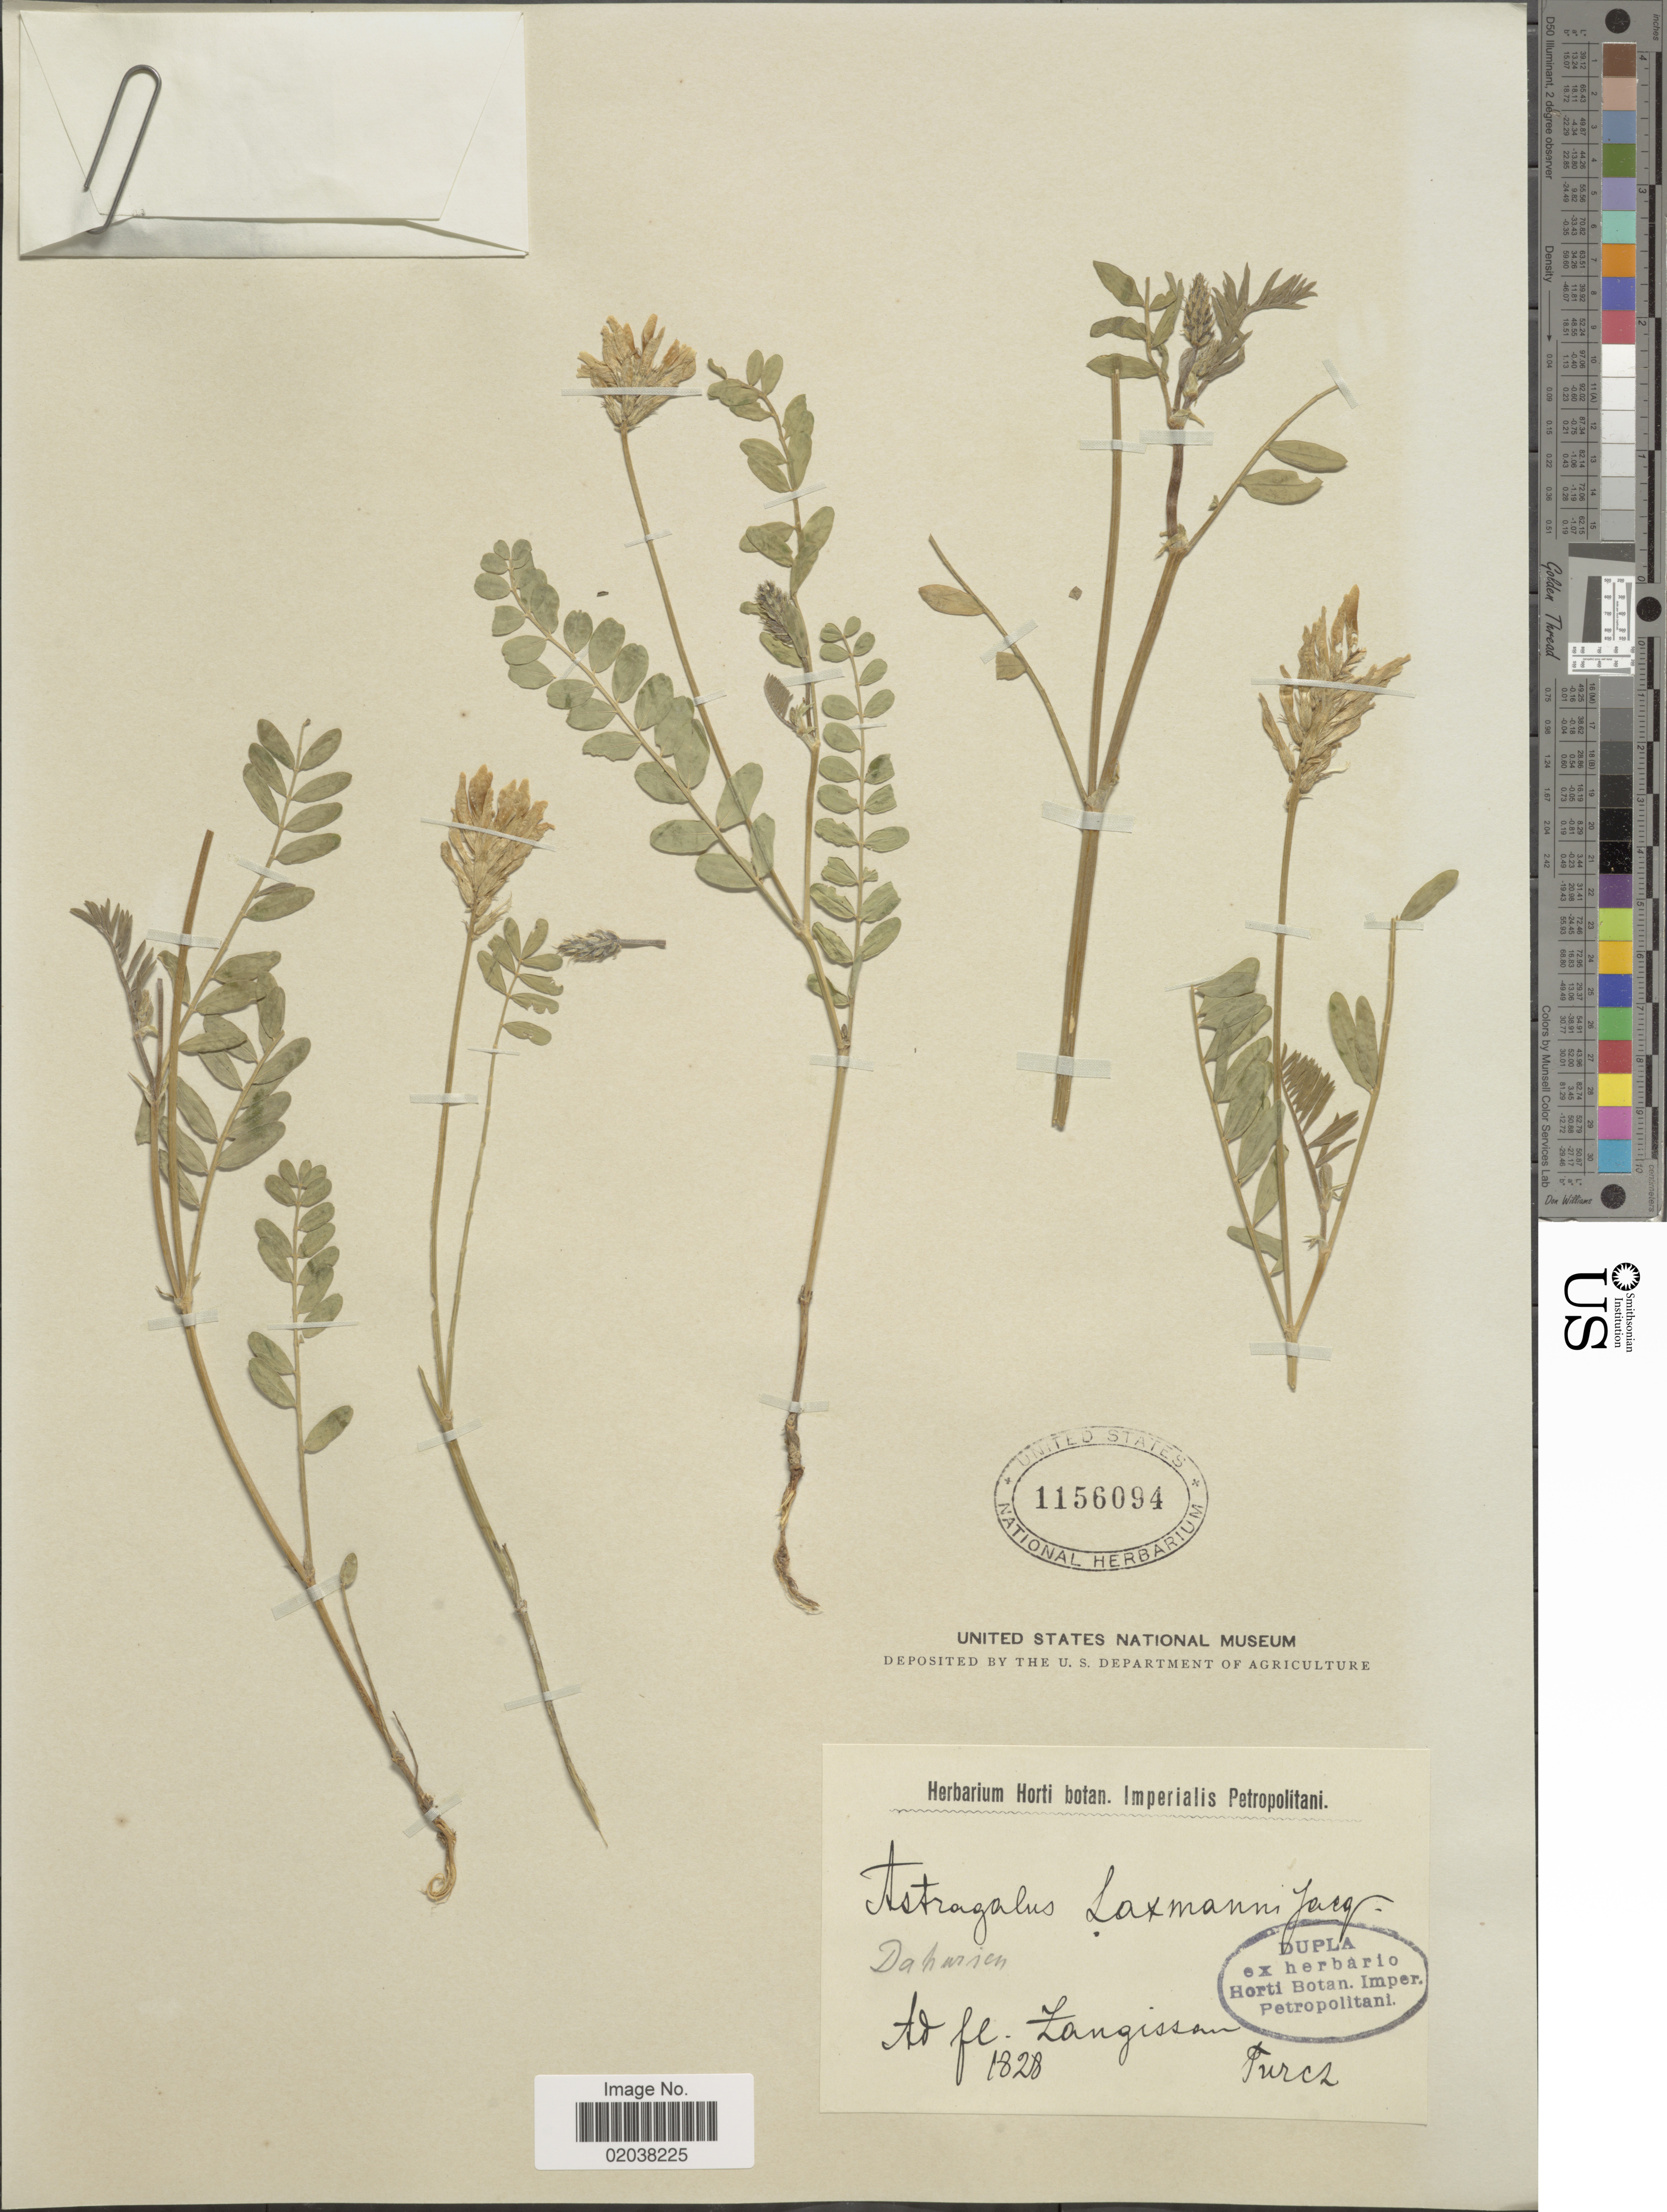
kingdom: Plantae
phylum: Tracheophyta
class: Magnoliopsida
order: Fabales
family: Fabaceae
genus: Astragalus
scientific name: Astragalus laxmannii subsp. robustior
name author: (Hook.) Podlech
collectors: Turcz.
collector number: s,n,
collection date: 1828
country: Russian Federation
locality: Dahurien to fl. Zangissan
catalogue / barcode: US 1156094